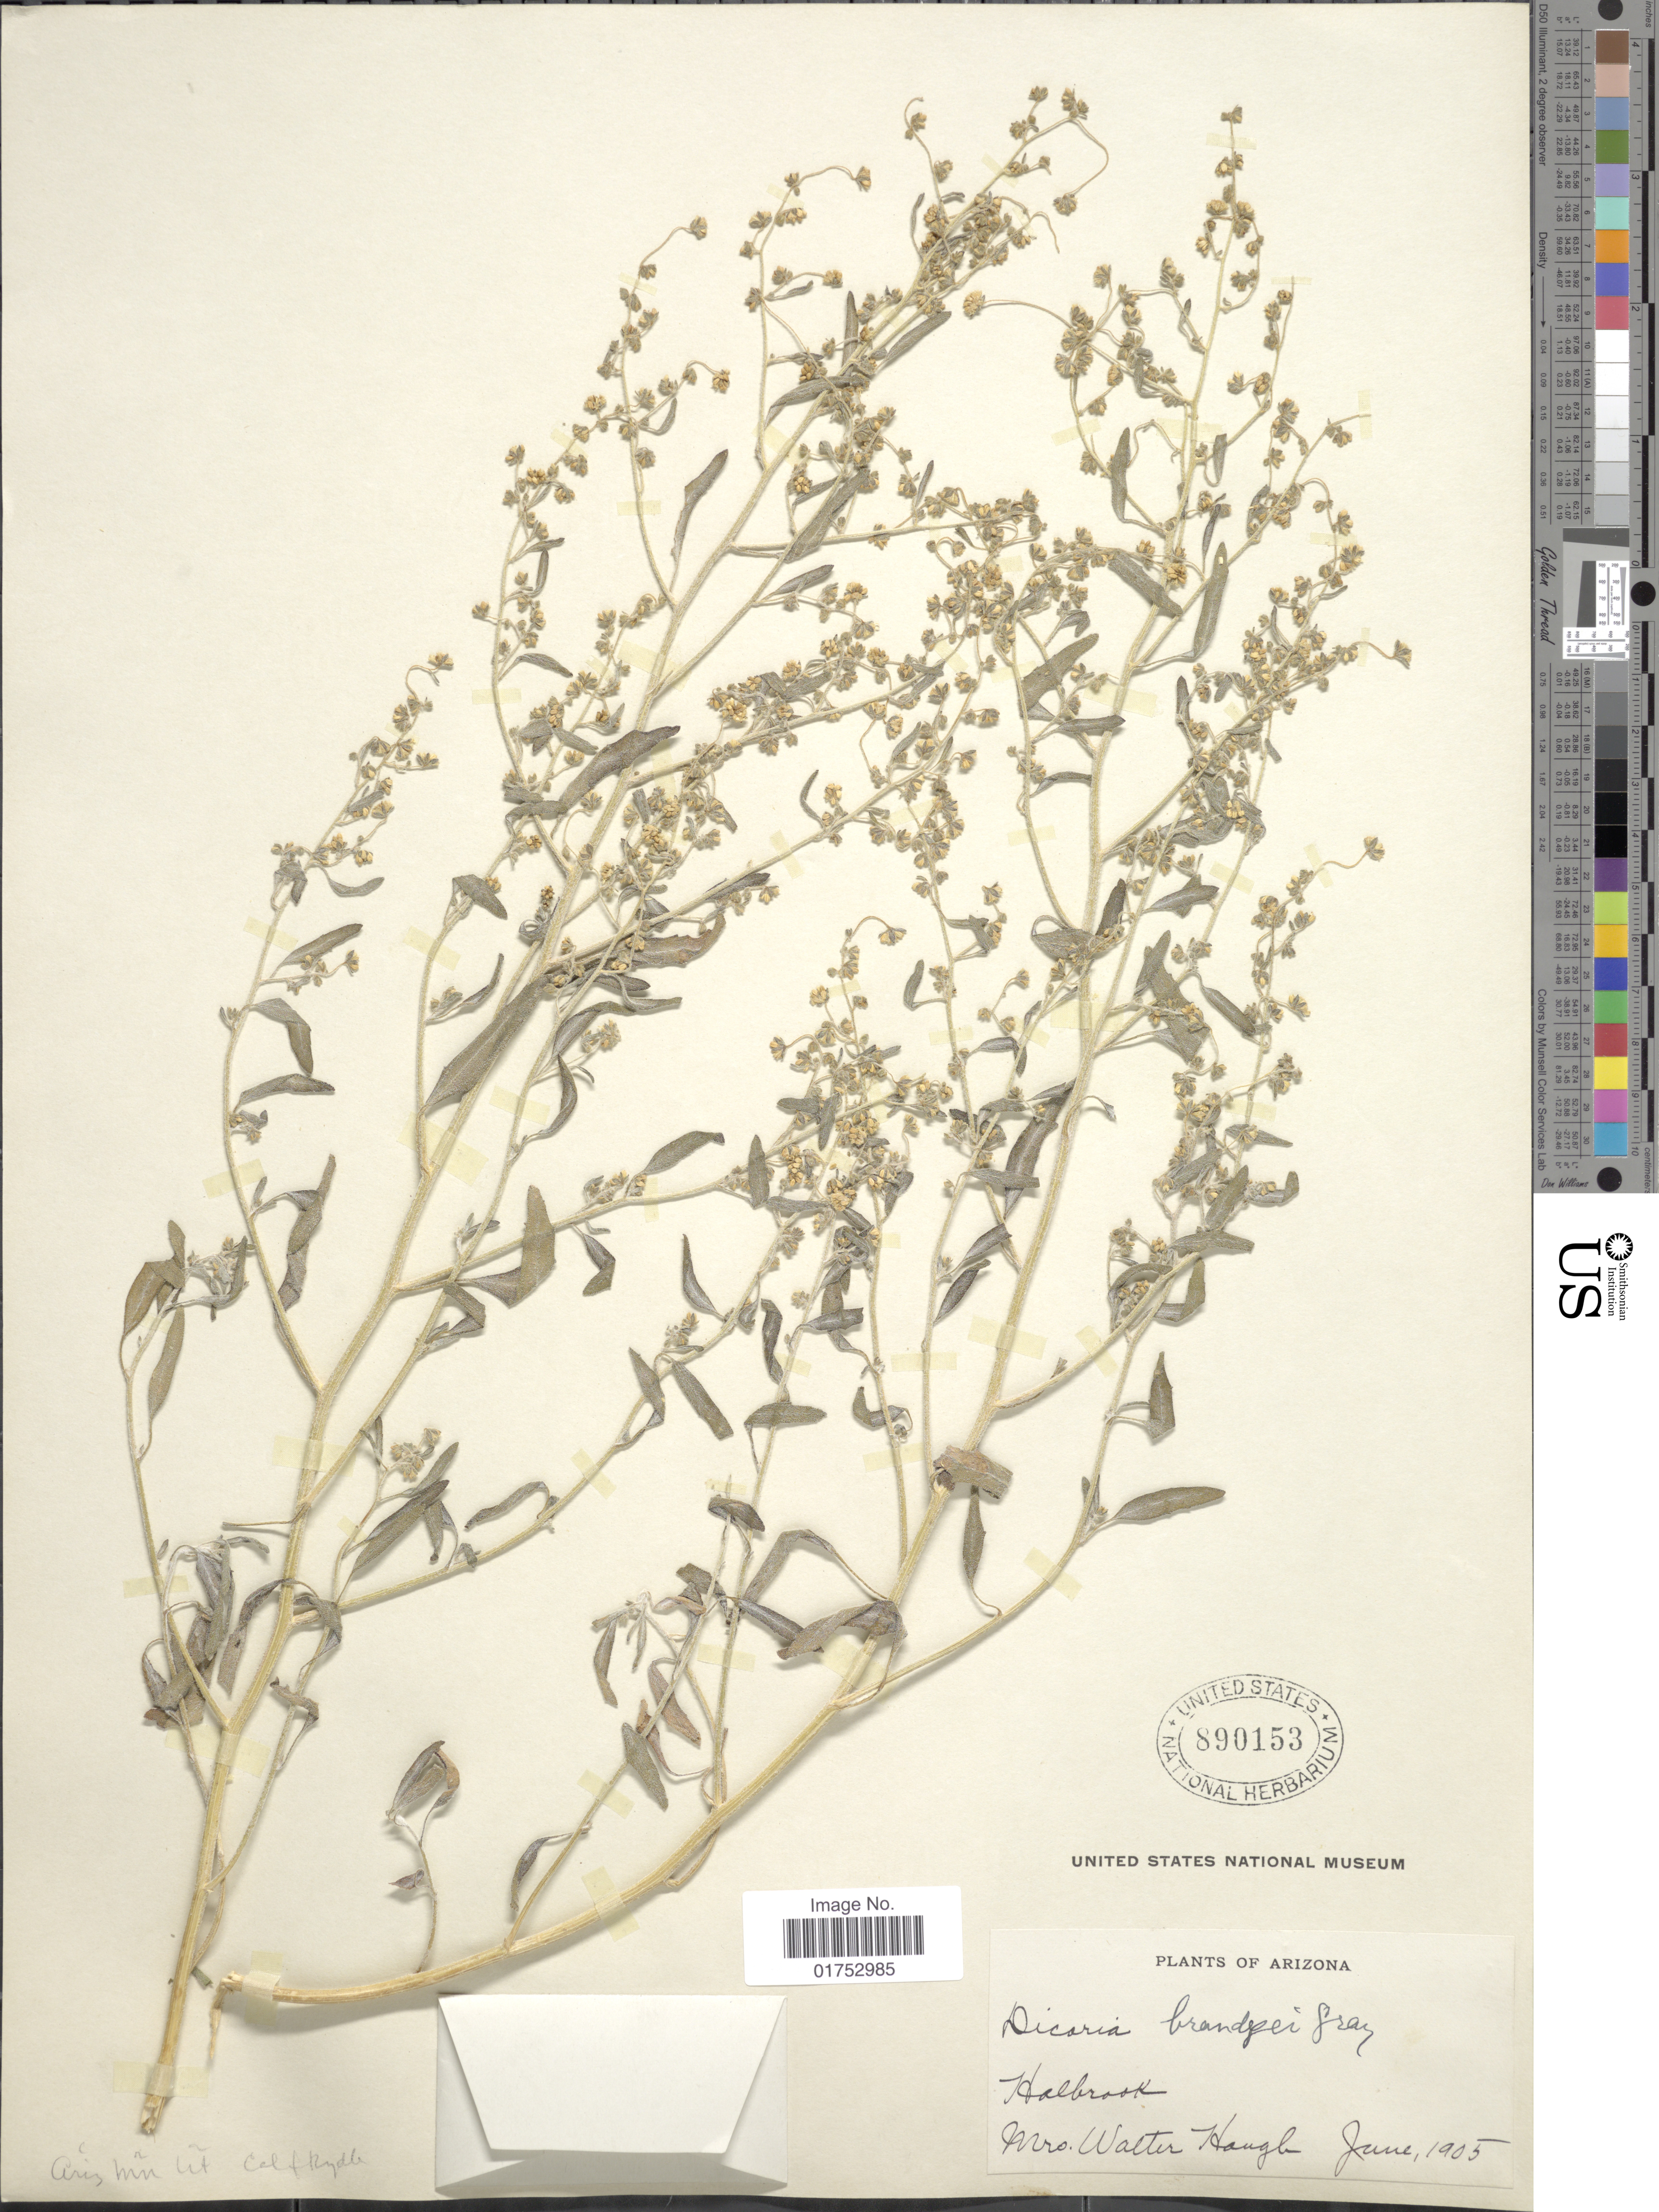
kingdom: Plantae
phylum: Tracheophyta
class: Magnoliopsida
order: Asterales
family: Asteraceae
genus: Dicoria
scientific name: Dicoria brandegeei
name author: A. Gray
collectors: W. Haugh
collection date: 1905-06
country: United States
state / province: Arizona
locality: Holbrook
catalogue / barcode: US 890153